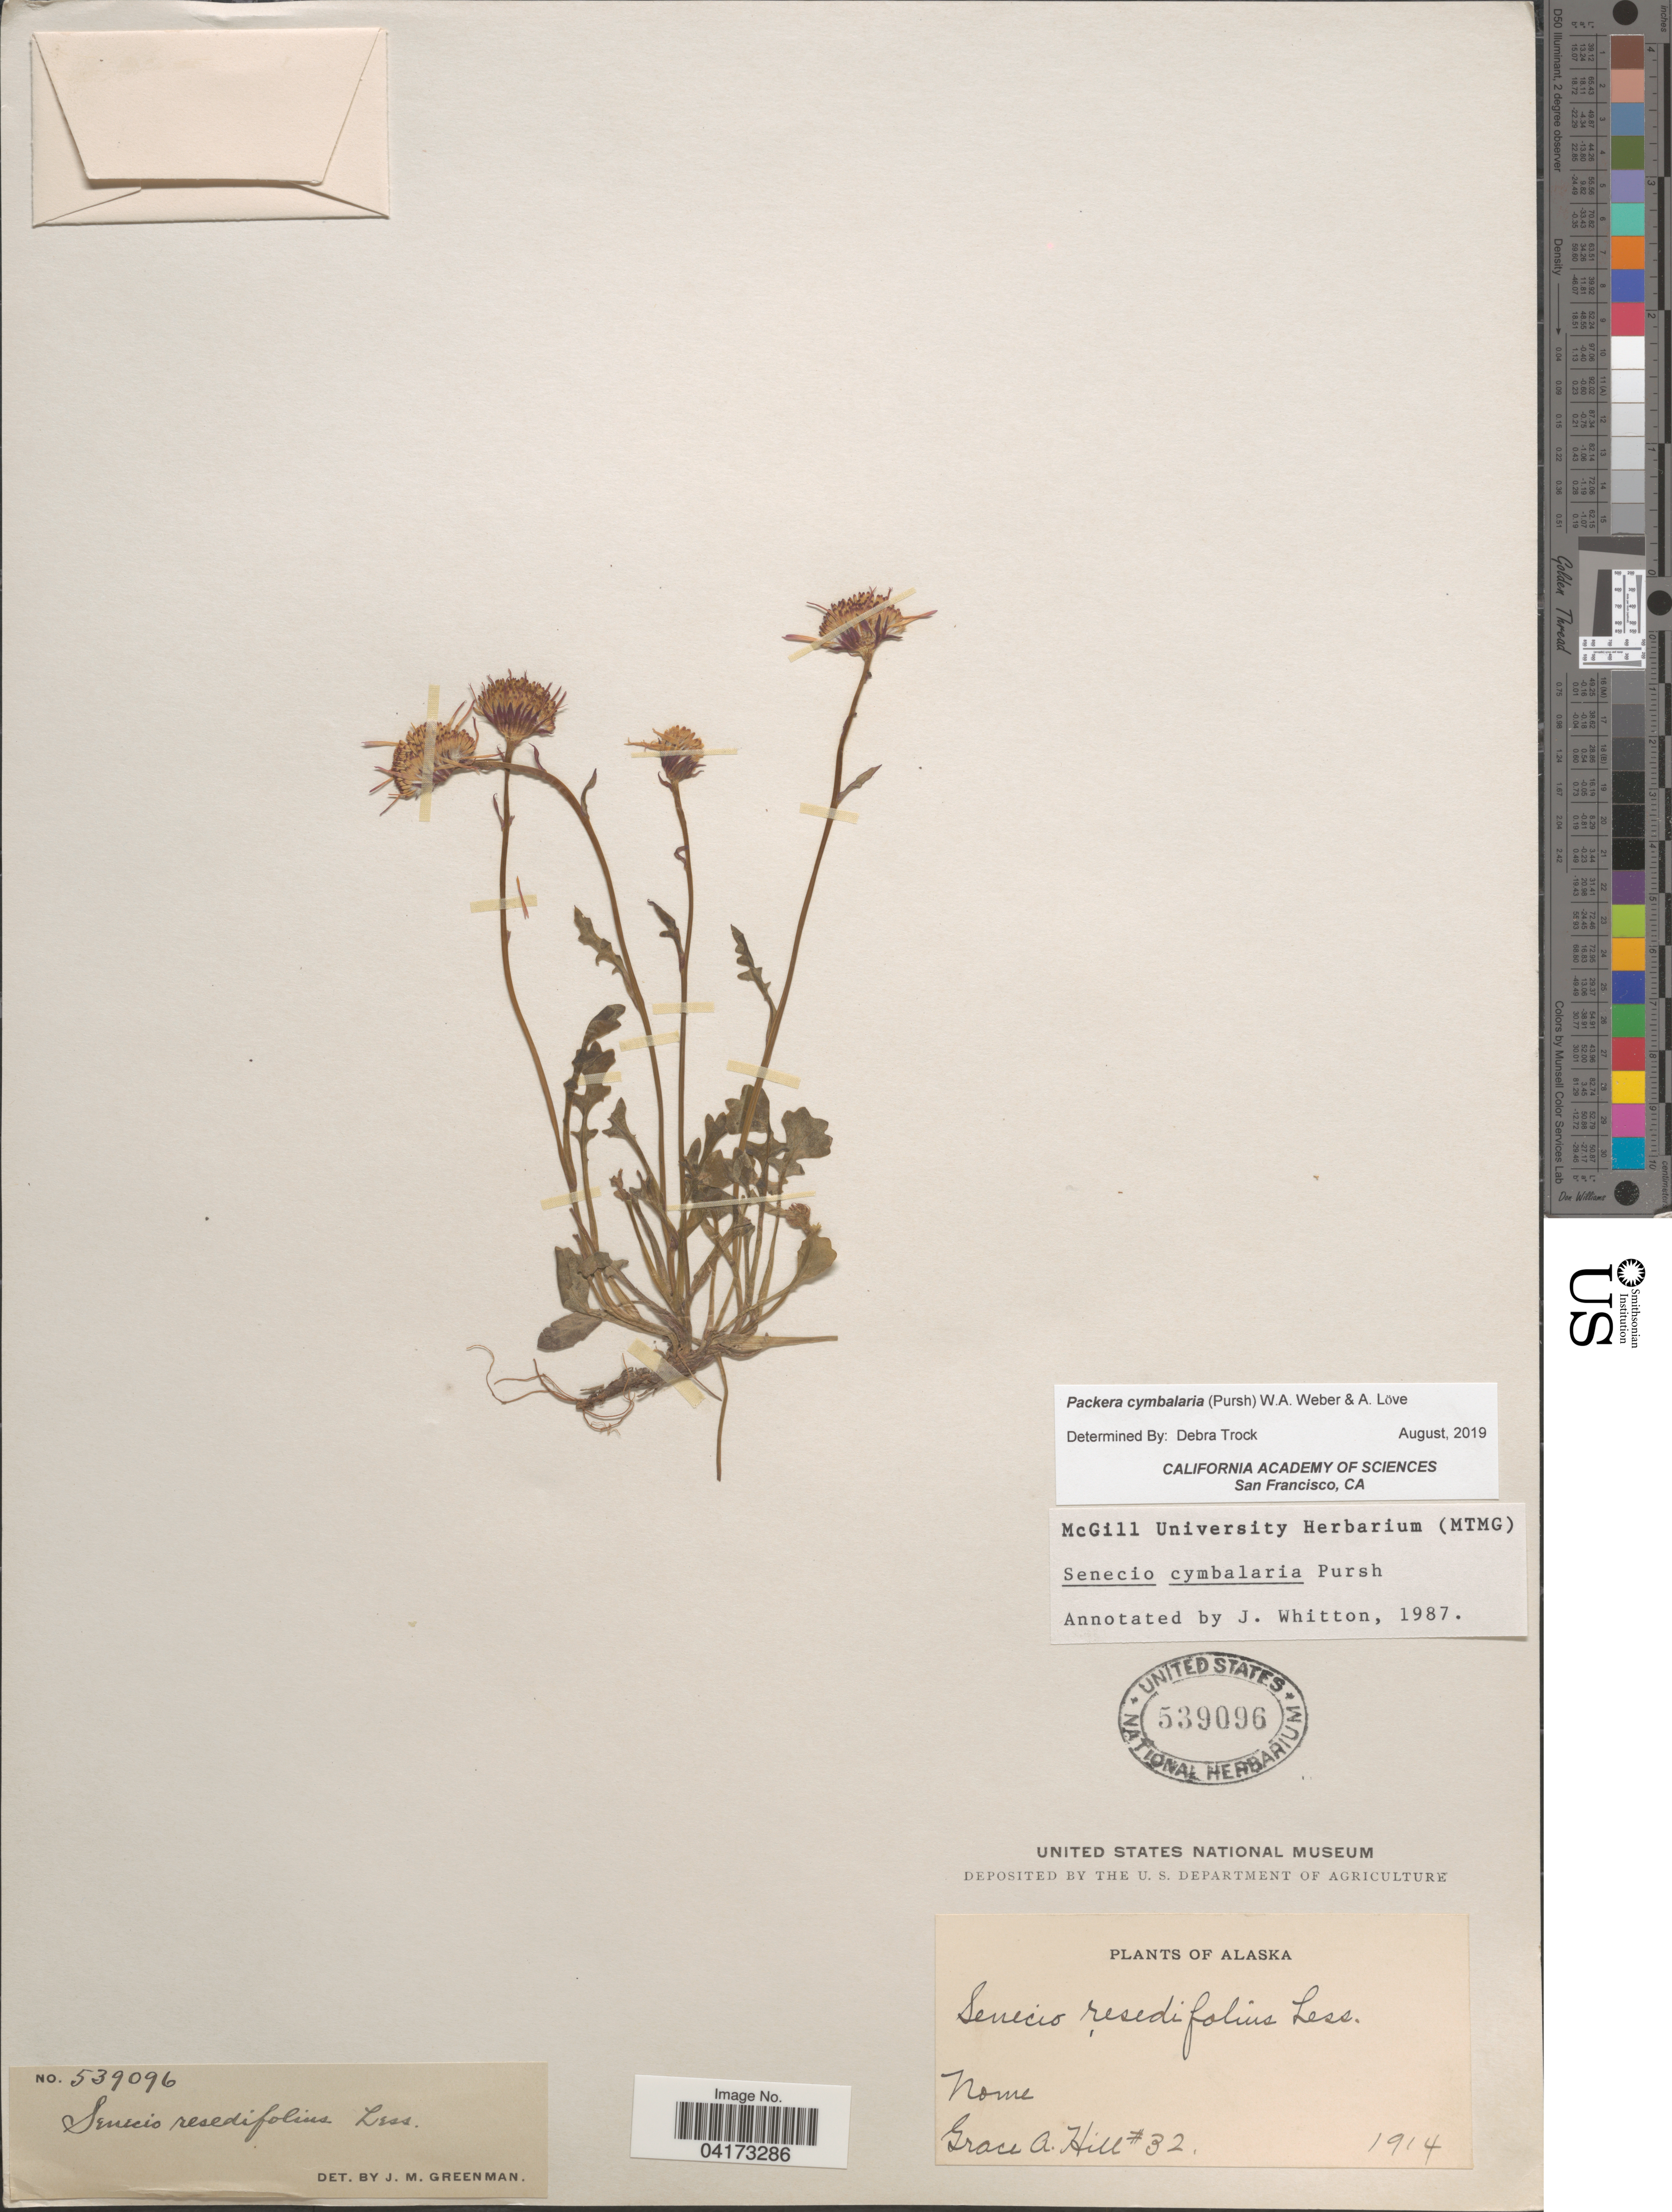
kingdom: Plantae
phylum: Tracheophyta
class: Magnoliopsida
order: Asterales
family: Asteraceae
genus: Packera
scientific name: Packera cymbalaria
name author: (Pursh) W.A. Weber & Á. Löve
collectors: G. A. Hill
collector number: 32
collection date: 1914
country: United States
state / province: Alaska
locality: Nome.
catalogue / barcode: US 539096